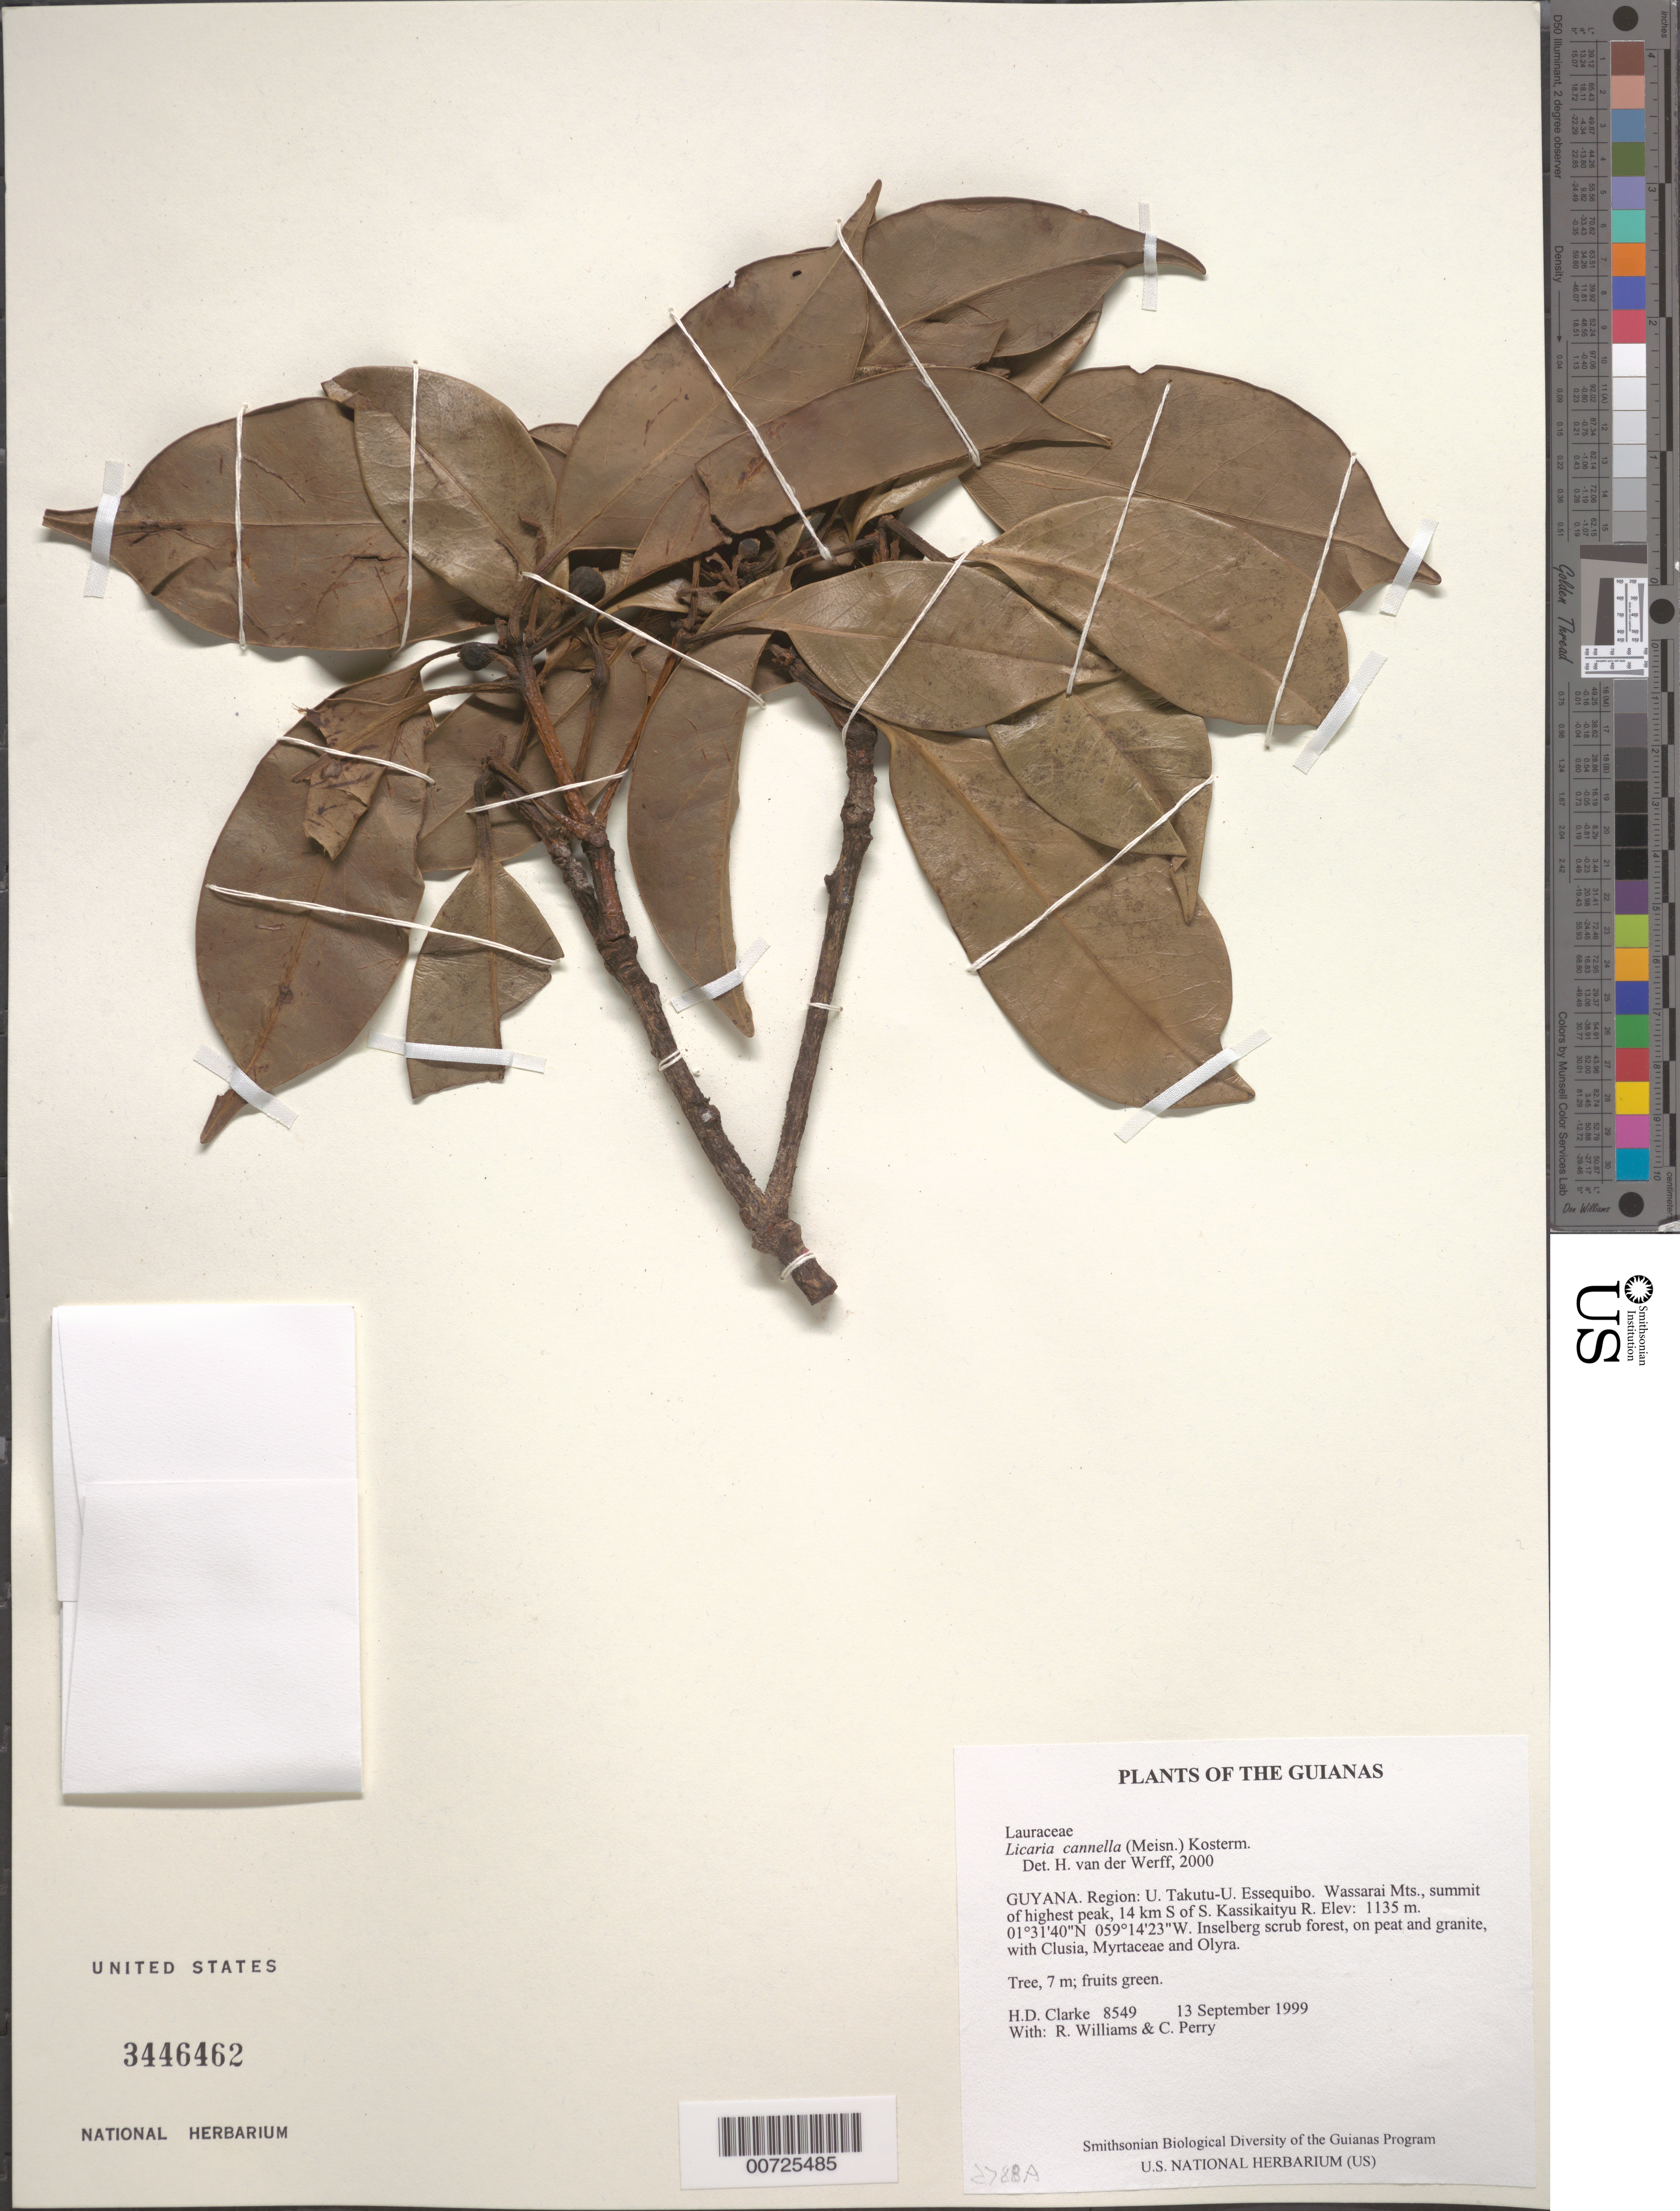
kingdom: Plantae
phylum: Tracheophyta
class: Magnoliopsida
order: Laurales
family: Lauraceae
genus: Licaria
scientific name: Licaria cannella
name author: (Meisn.) Kosterm.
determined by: van der Werff, H., (MO), Missouri Botanical Garden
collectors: H. D. Clarke, R. Williams & C. Perry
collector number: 8549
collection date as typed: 13 September 1999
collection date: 1999-09-13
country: Guyana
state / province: U. Takutu-U. Essequibo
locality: Wassarai Mts., summit of highest peak, 14 km S of S. Kassikaityu R.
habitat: Inselberg scrub forest, on peat and granite, with Clusia, Myrtaceae and Olyra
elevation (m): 1135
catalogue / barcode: US 3446462